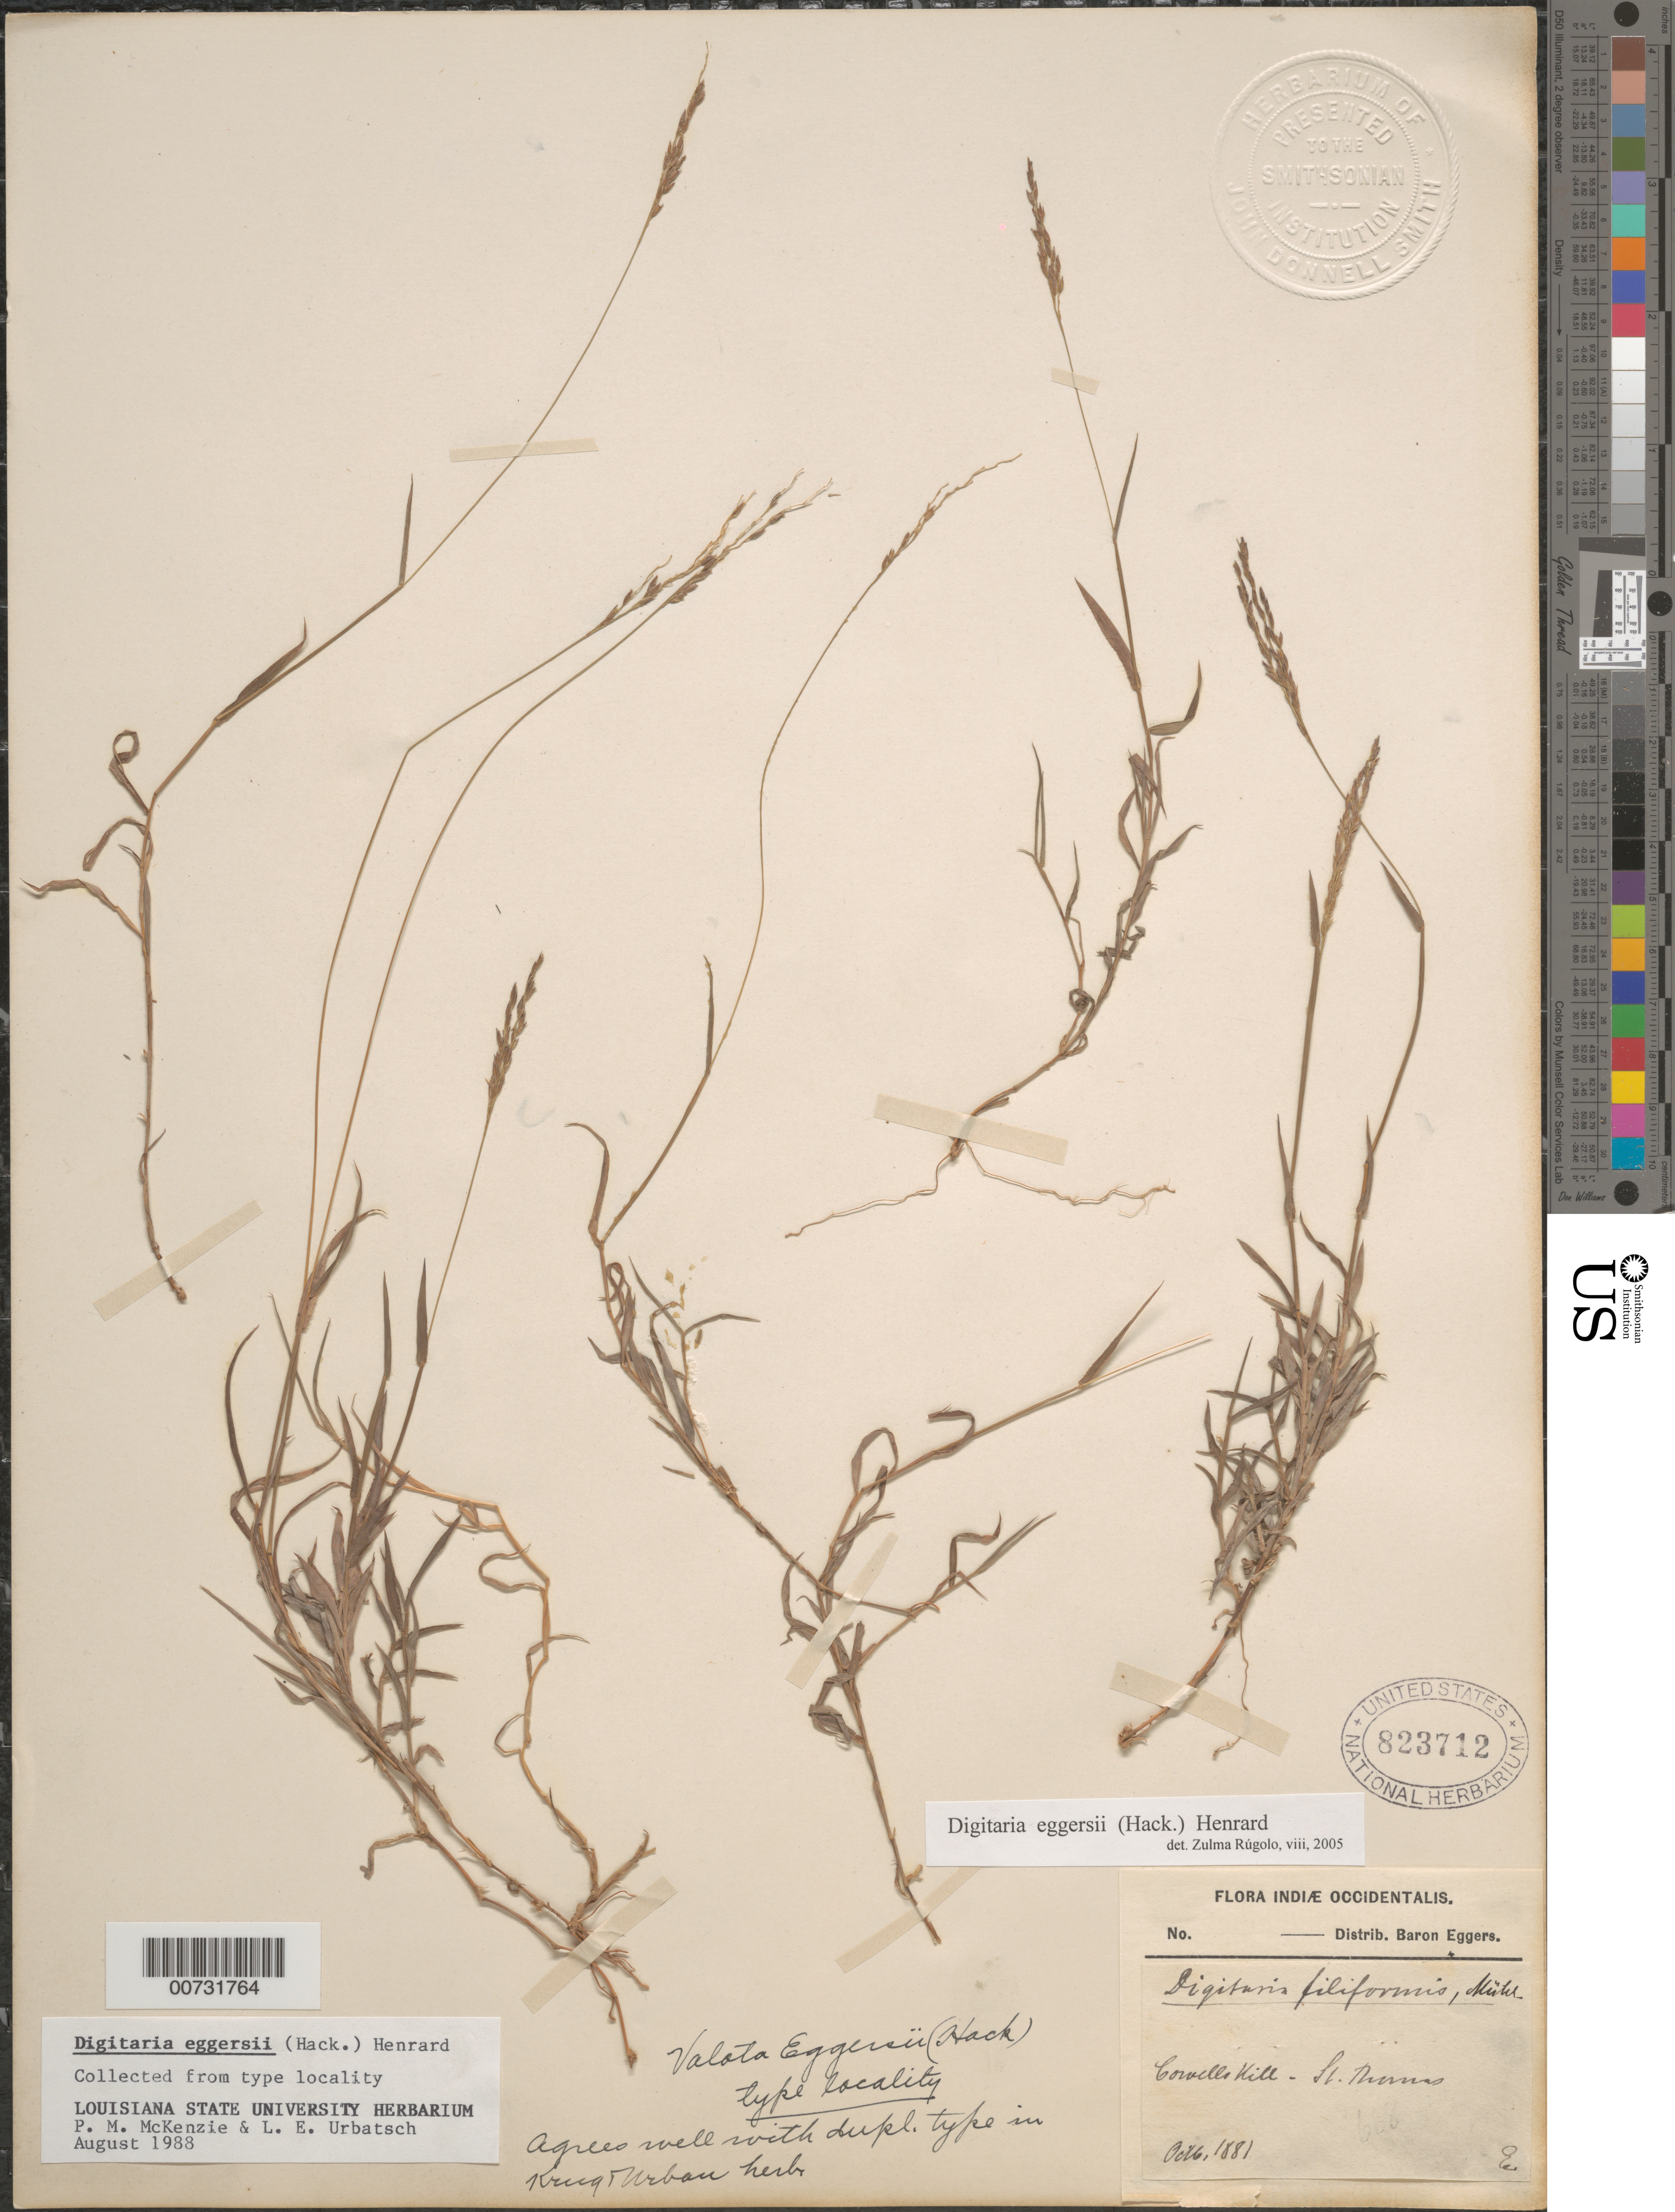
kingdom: Plantae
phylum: Tracheophyta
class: Liliopsida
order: Poales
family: Poaceae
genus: Digitaria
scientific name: Digitaria eggersii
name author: (Hack.) Henr.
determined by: McKenzie, P. M.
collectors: H. F. A. von Eggers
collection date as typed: Oct 1881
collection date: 1881-10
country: U.S. Virgin Islands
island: St. Thomas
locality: Cowell's Hill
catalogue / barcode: US 823712